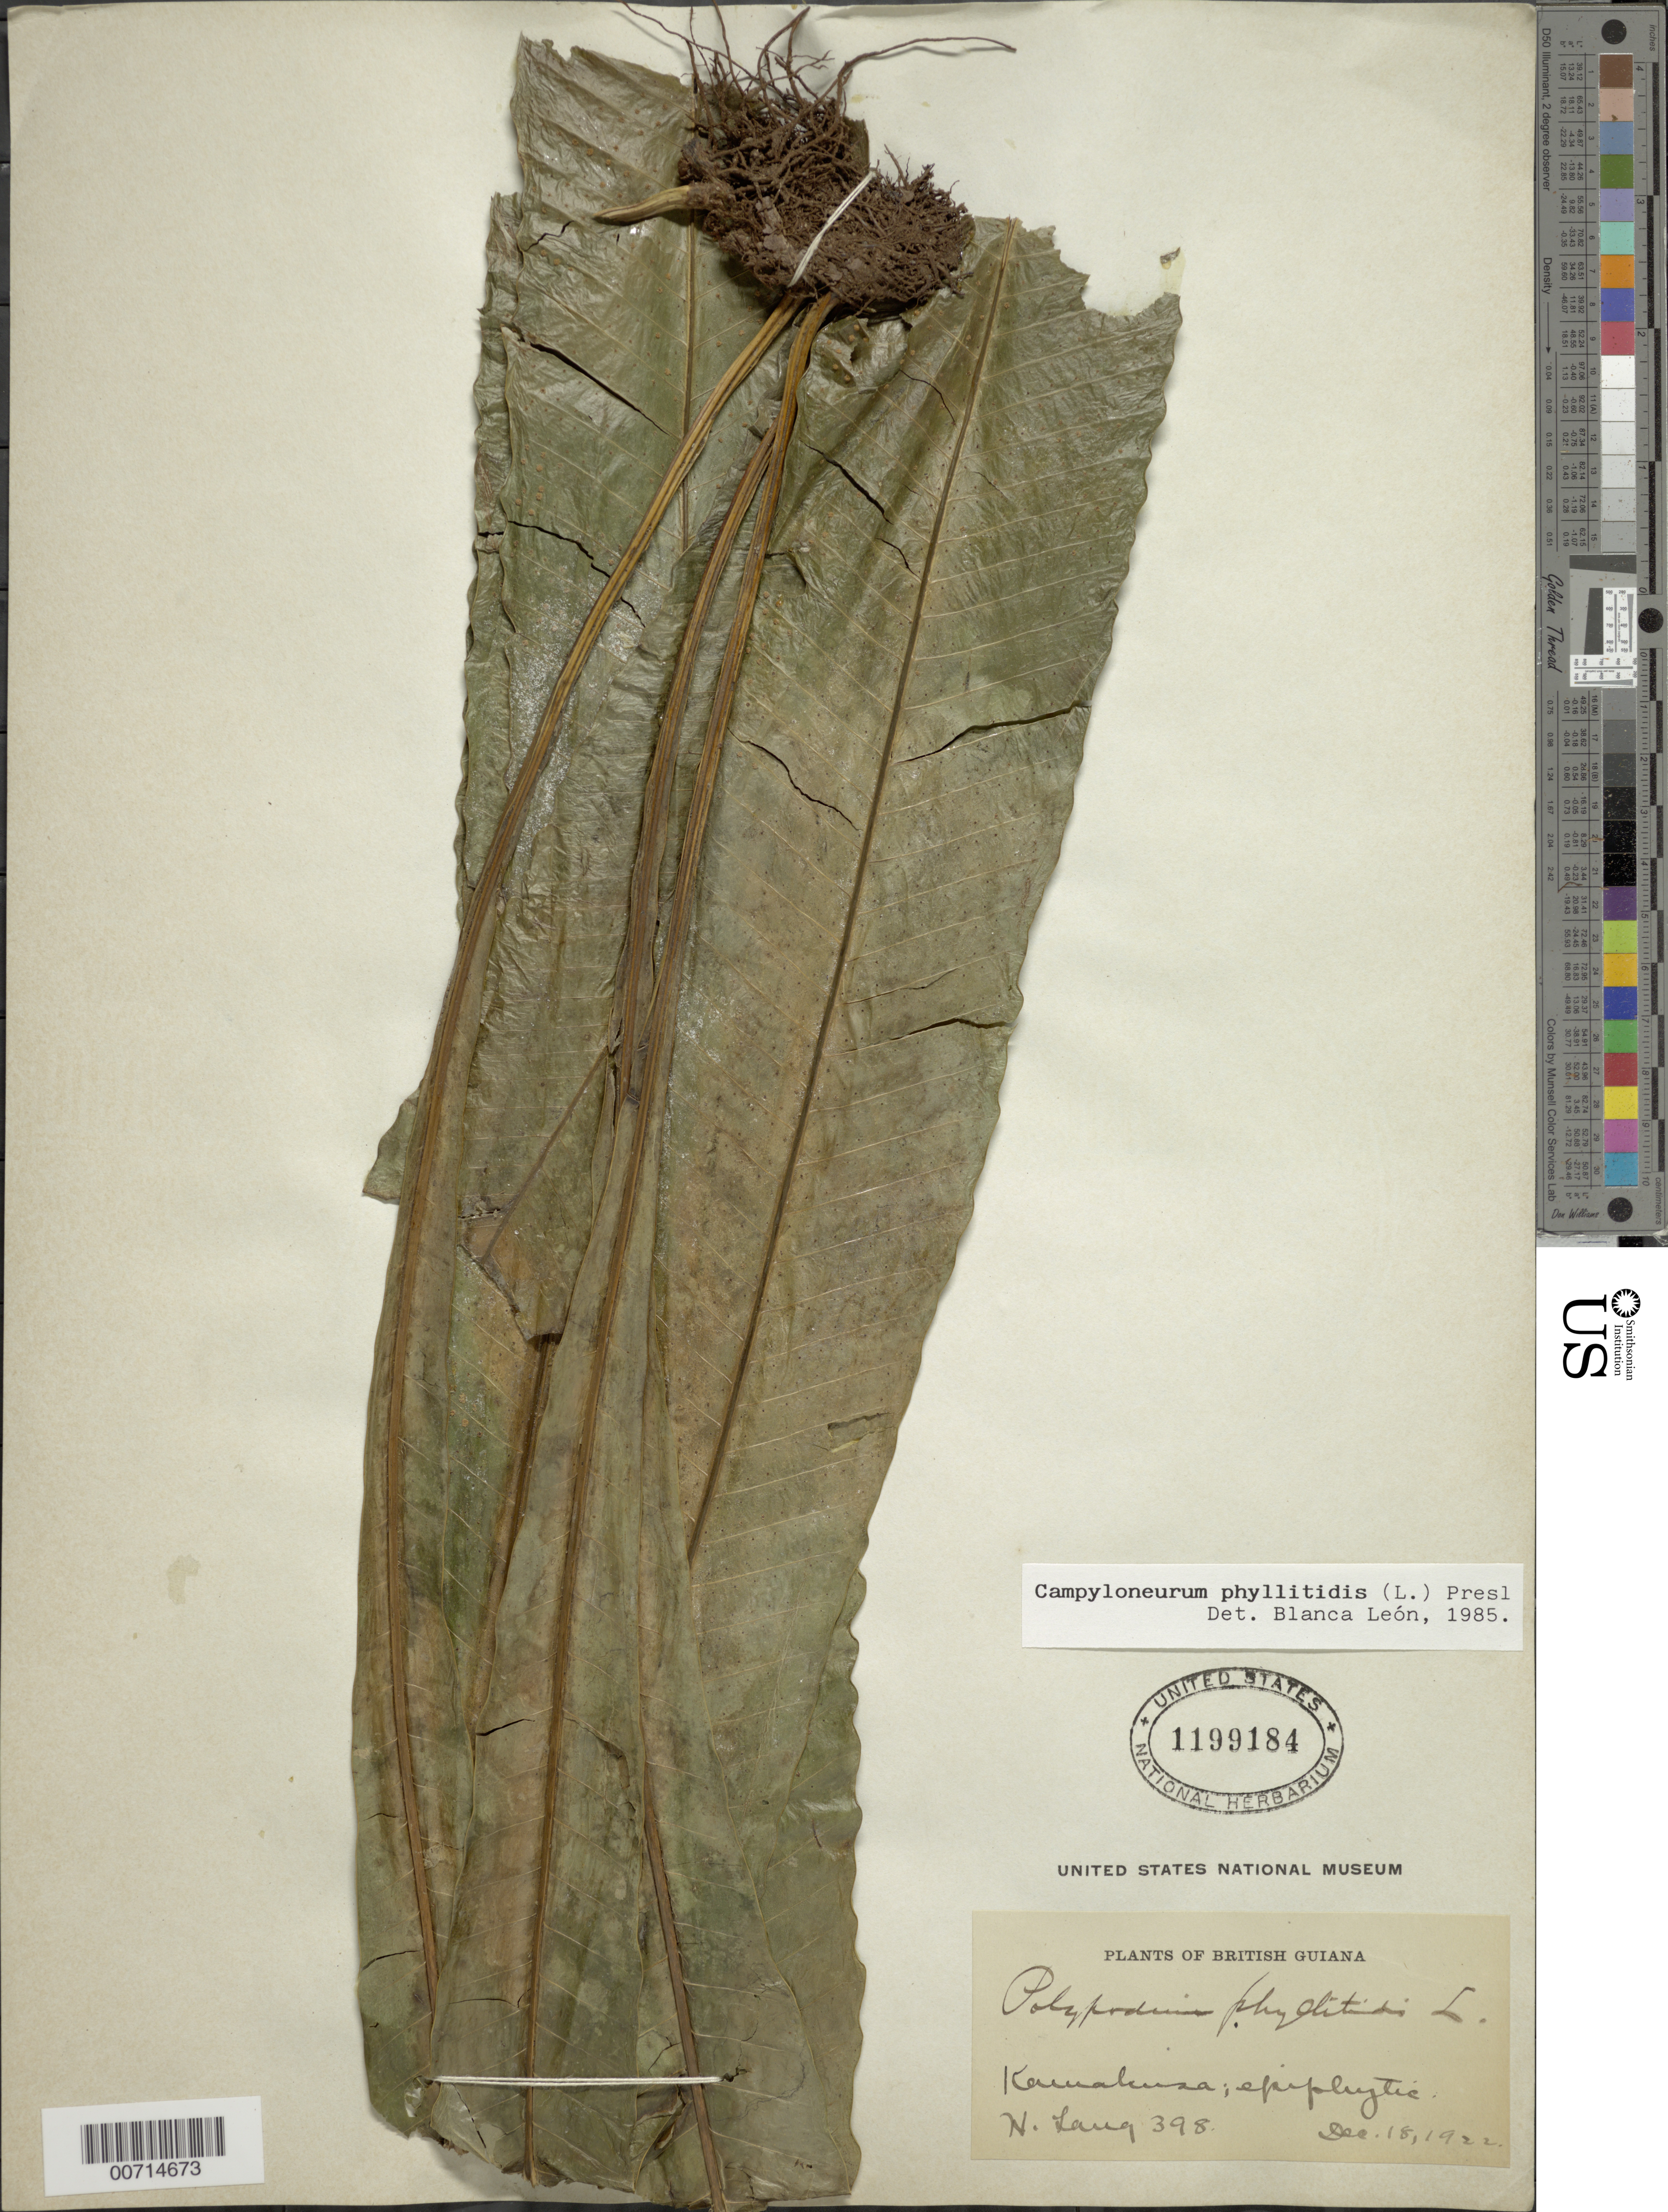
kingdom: Plantae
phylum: Tracheophyta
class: Polypodiopsida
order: Polypodiales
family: Polypodiaceae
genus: Campyloneurum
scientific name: Campyloneurum phyllitidis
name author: (L.) C. Presl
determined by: Leon, N.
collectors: H. Lang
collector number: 398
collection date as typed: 18-Dec-22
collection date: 1922-12-18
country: Guyana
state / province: Cuyuni-Mazaruni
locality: Kamakusa, Upper Mazaruni R.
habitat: Epiphytic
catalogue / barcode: US 1199184